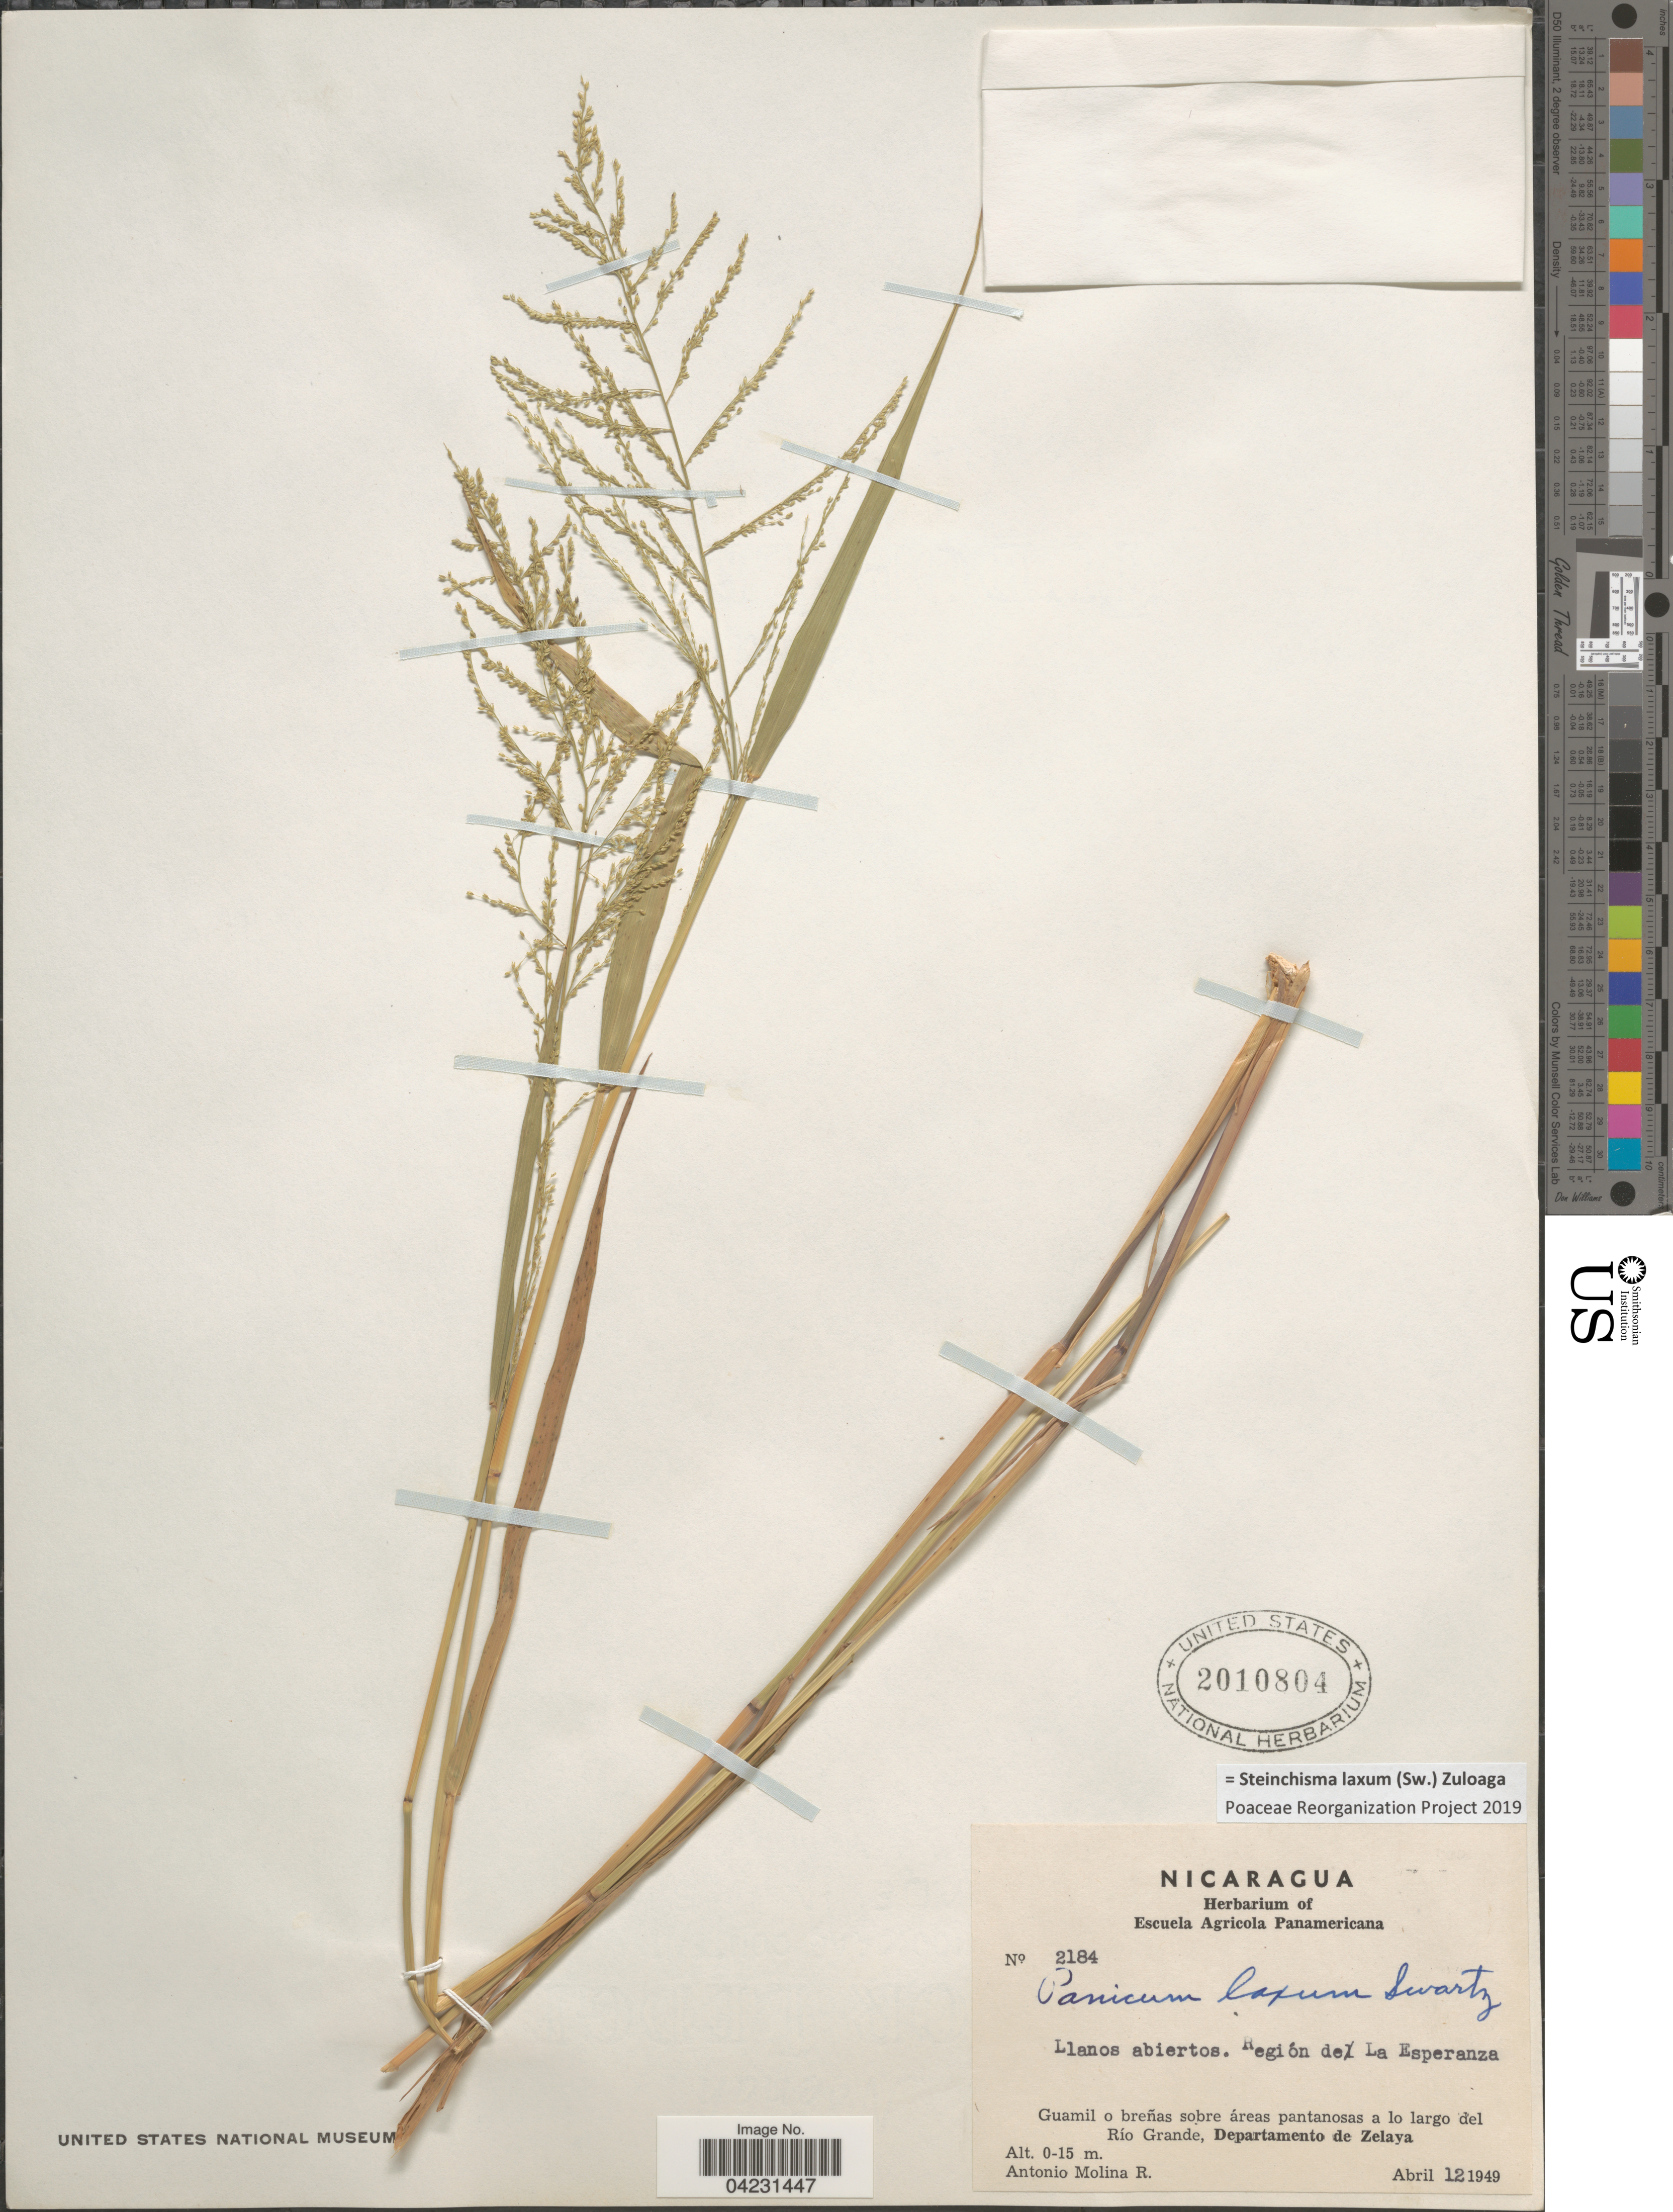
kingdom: Plantae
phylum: Tracheophyta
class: Liliopsida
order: Poales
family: Poaceae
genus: Steinchisma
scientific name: Steinchisma laxum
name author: (Sw.) Zuloaga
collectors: A. Molina R.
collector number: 2184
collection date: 1949-04-12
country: Nicaragua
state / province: Atlántico Sur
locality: Llanos abiertos. Región de La Esperanza. Guamil o breñas sobre áreas pantanosas a lo largo del Río Grande, Departamento de Zelaya.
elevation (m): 0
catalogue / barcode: US 2010804